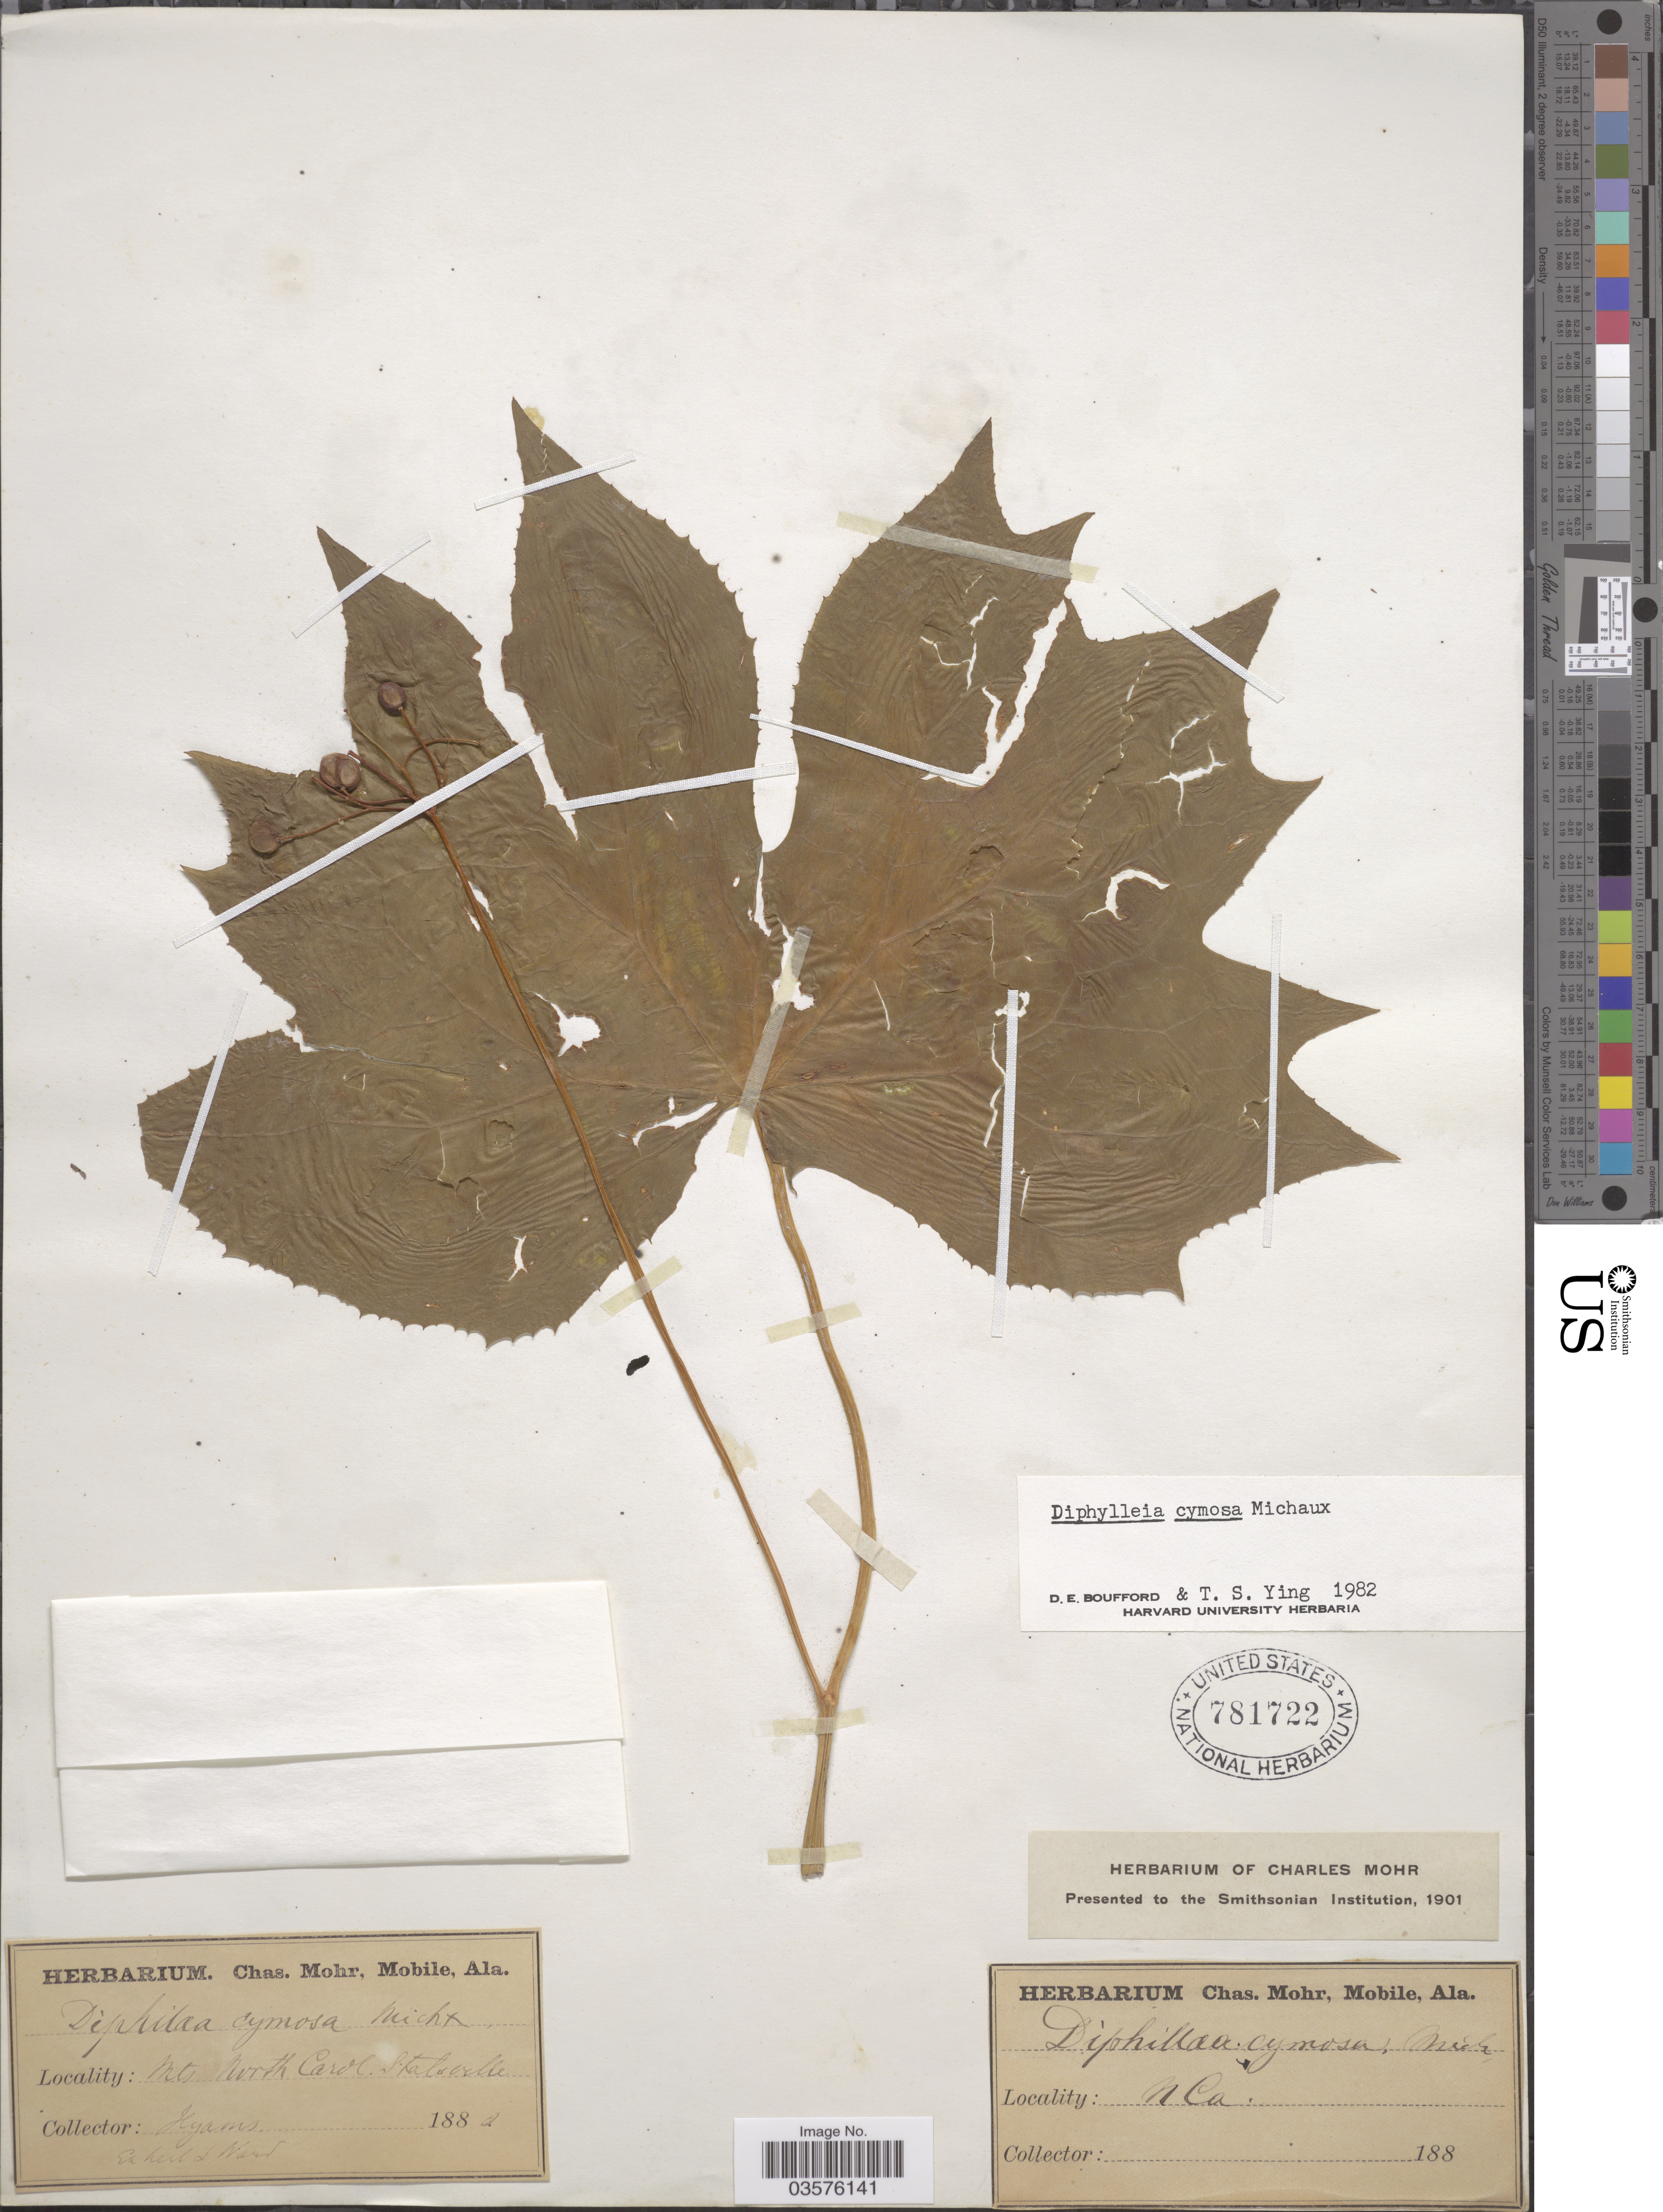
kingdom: Plantae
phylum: Tracheophyta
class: Magnoliopsida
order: Ranunculales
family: Berberidaceae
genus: Diphylleia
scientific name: Diphylleia cymosa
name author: Michx.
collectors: -. Hyams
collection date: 1880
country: United States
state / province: North Carolina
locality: Mts. North Carol. Statesville.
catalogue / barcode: US 781722